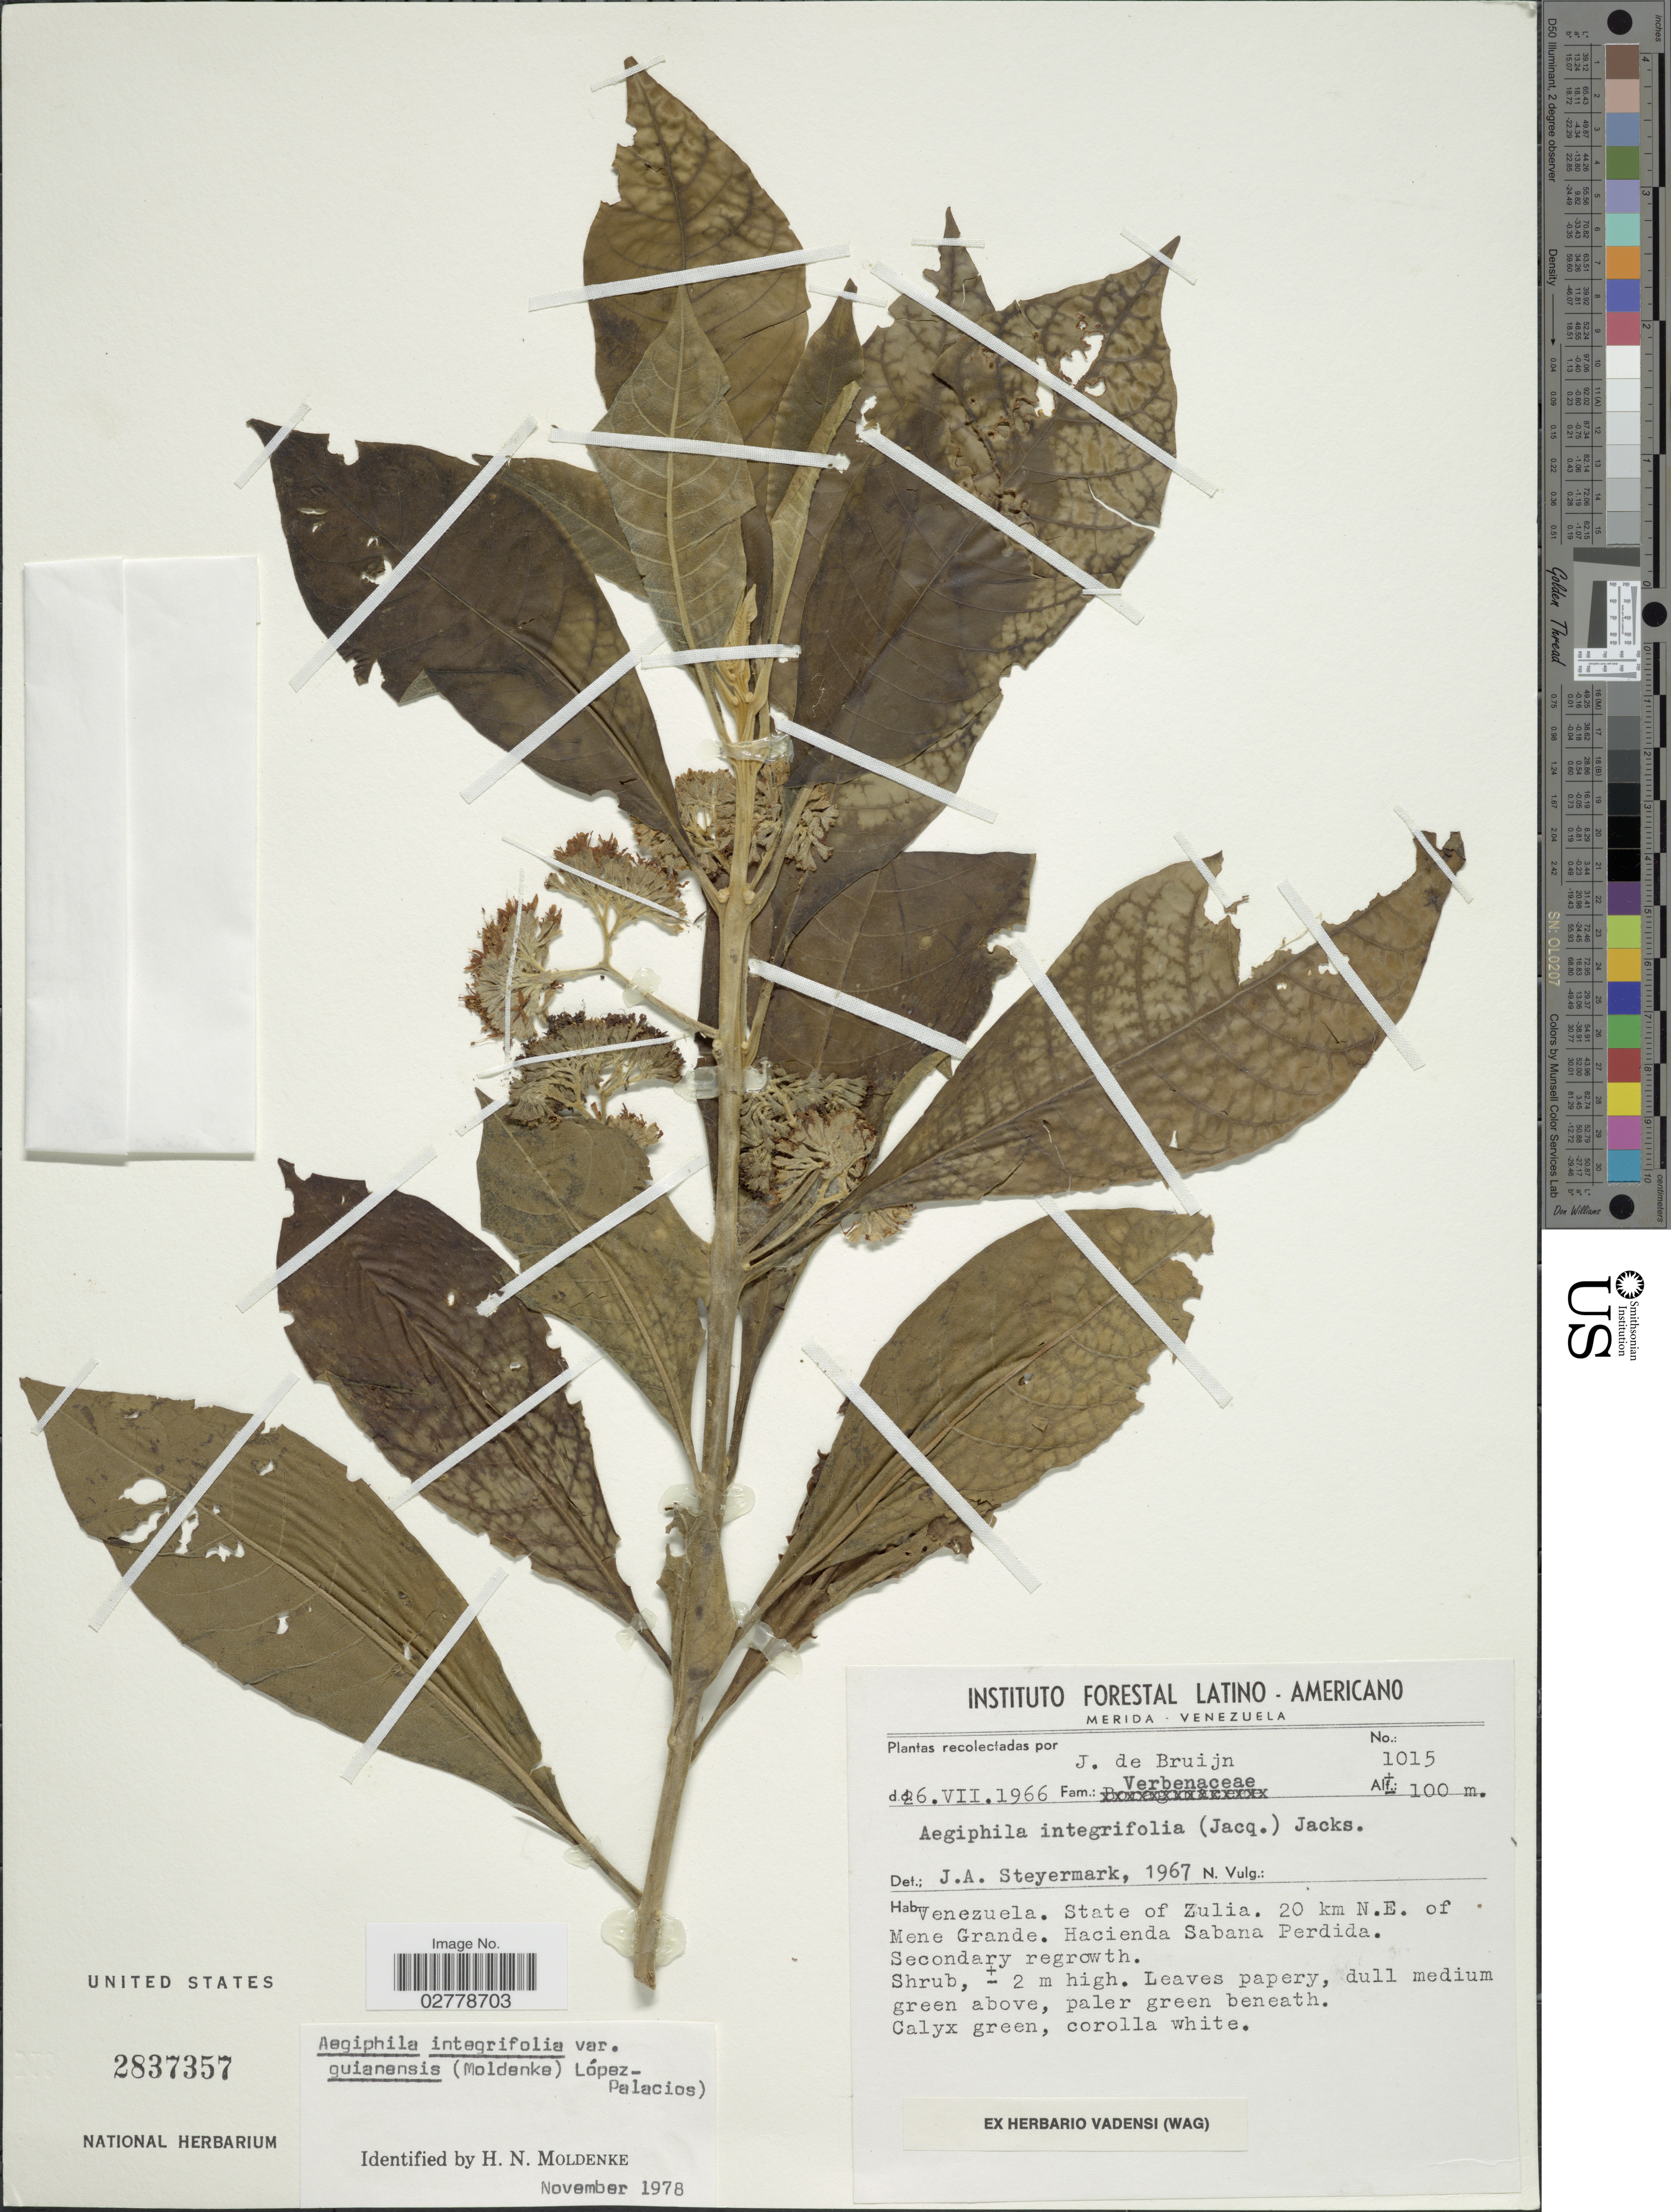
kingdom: Plantae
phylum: Tracheophyta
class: Magnoliopsida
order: Lamiales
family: Lamiaceae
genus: Aegiphila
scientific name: Aegiphila integrifolia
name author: (Jacq.) B.D. Jacks.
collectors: J. Bruijn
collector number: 1015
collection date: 1966-07-26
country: Venezuela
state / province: Zulia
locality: State of Zulia. 20 km N.E. of Mene Grande. Hacienda Sabana Perdida.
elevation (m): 100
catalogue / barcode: US 2837357